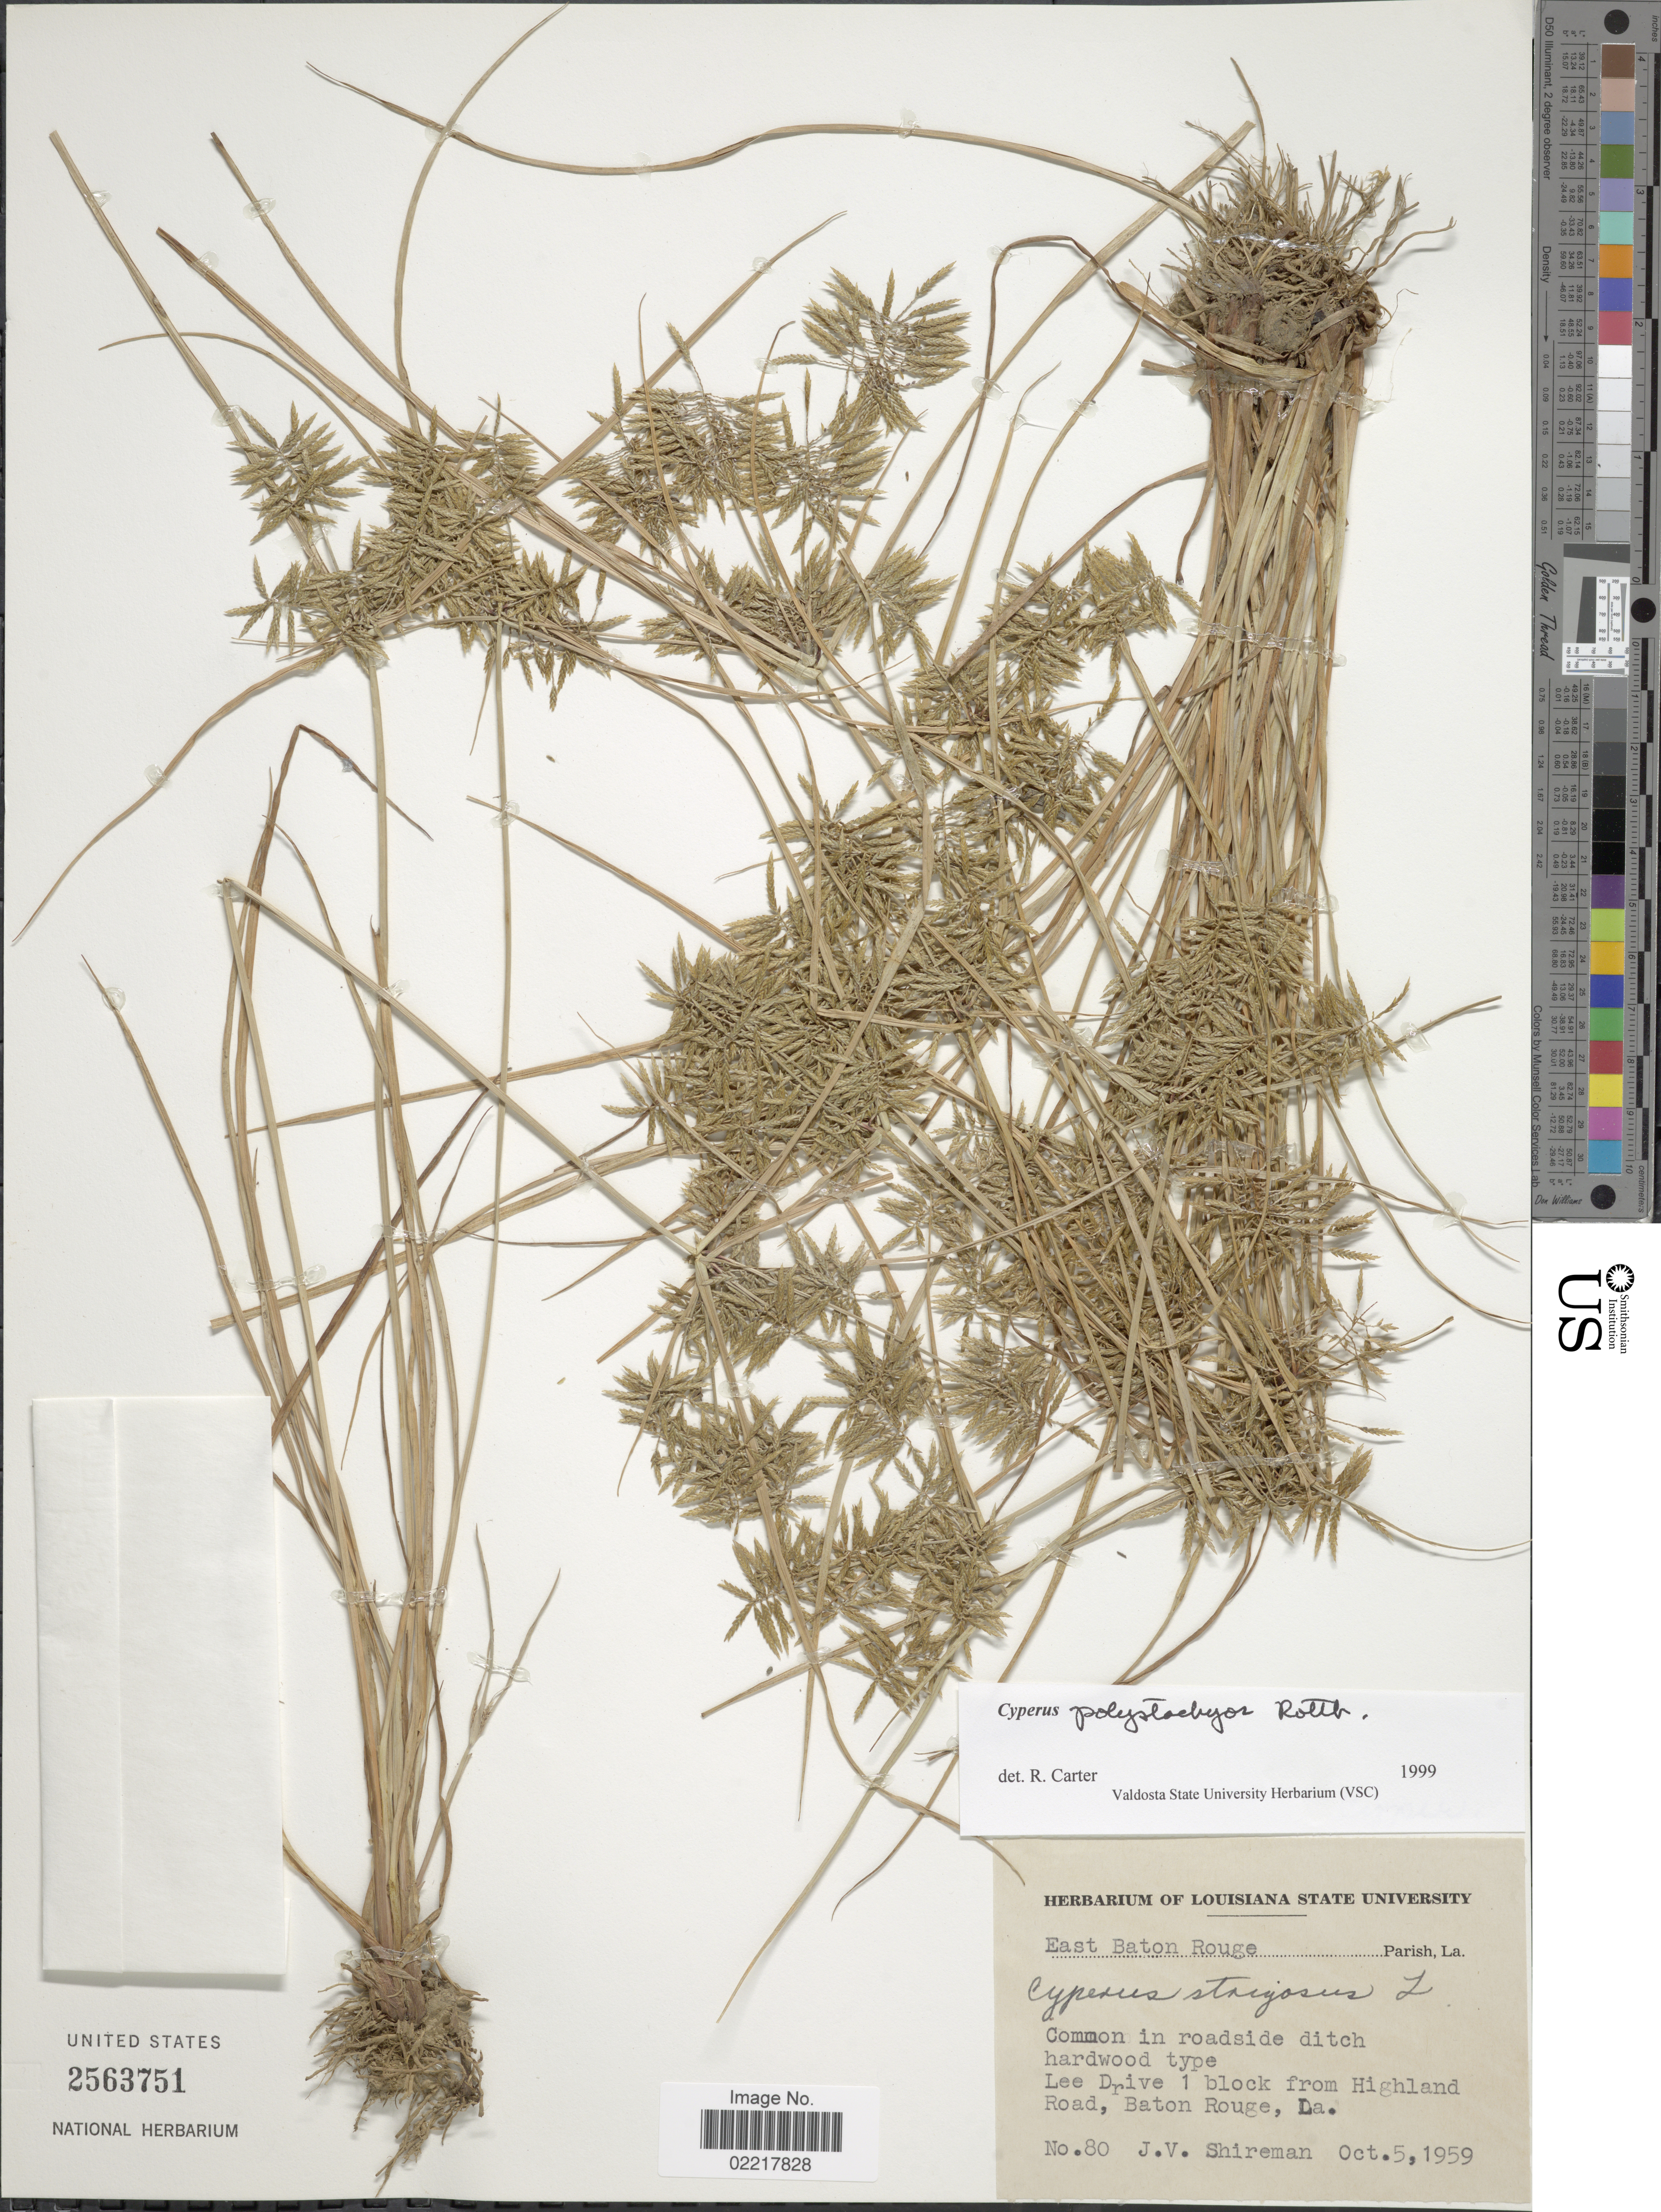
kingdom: Plantae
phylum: Tracheophyta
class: Liliopsida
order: Poales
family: Cyperaceae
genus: Cyperus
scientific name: Cyperus polystachyos var. texensis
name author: (Torr.) Fernald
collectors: J. Shireman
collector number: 80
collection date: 1959-10-05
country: United States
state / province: Louisiana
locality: East Raton Rouge, Common in roadside ditch hardwood type, Lee Drive block from Highland Road, Baton Rouge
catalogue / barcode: US 2563751